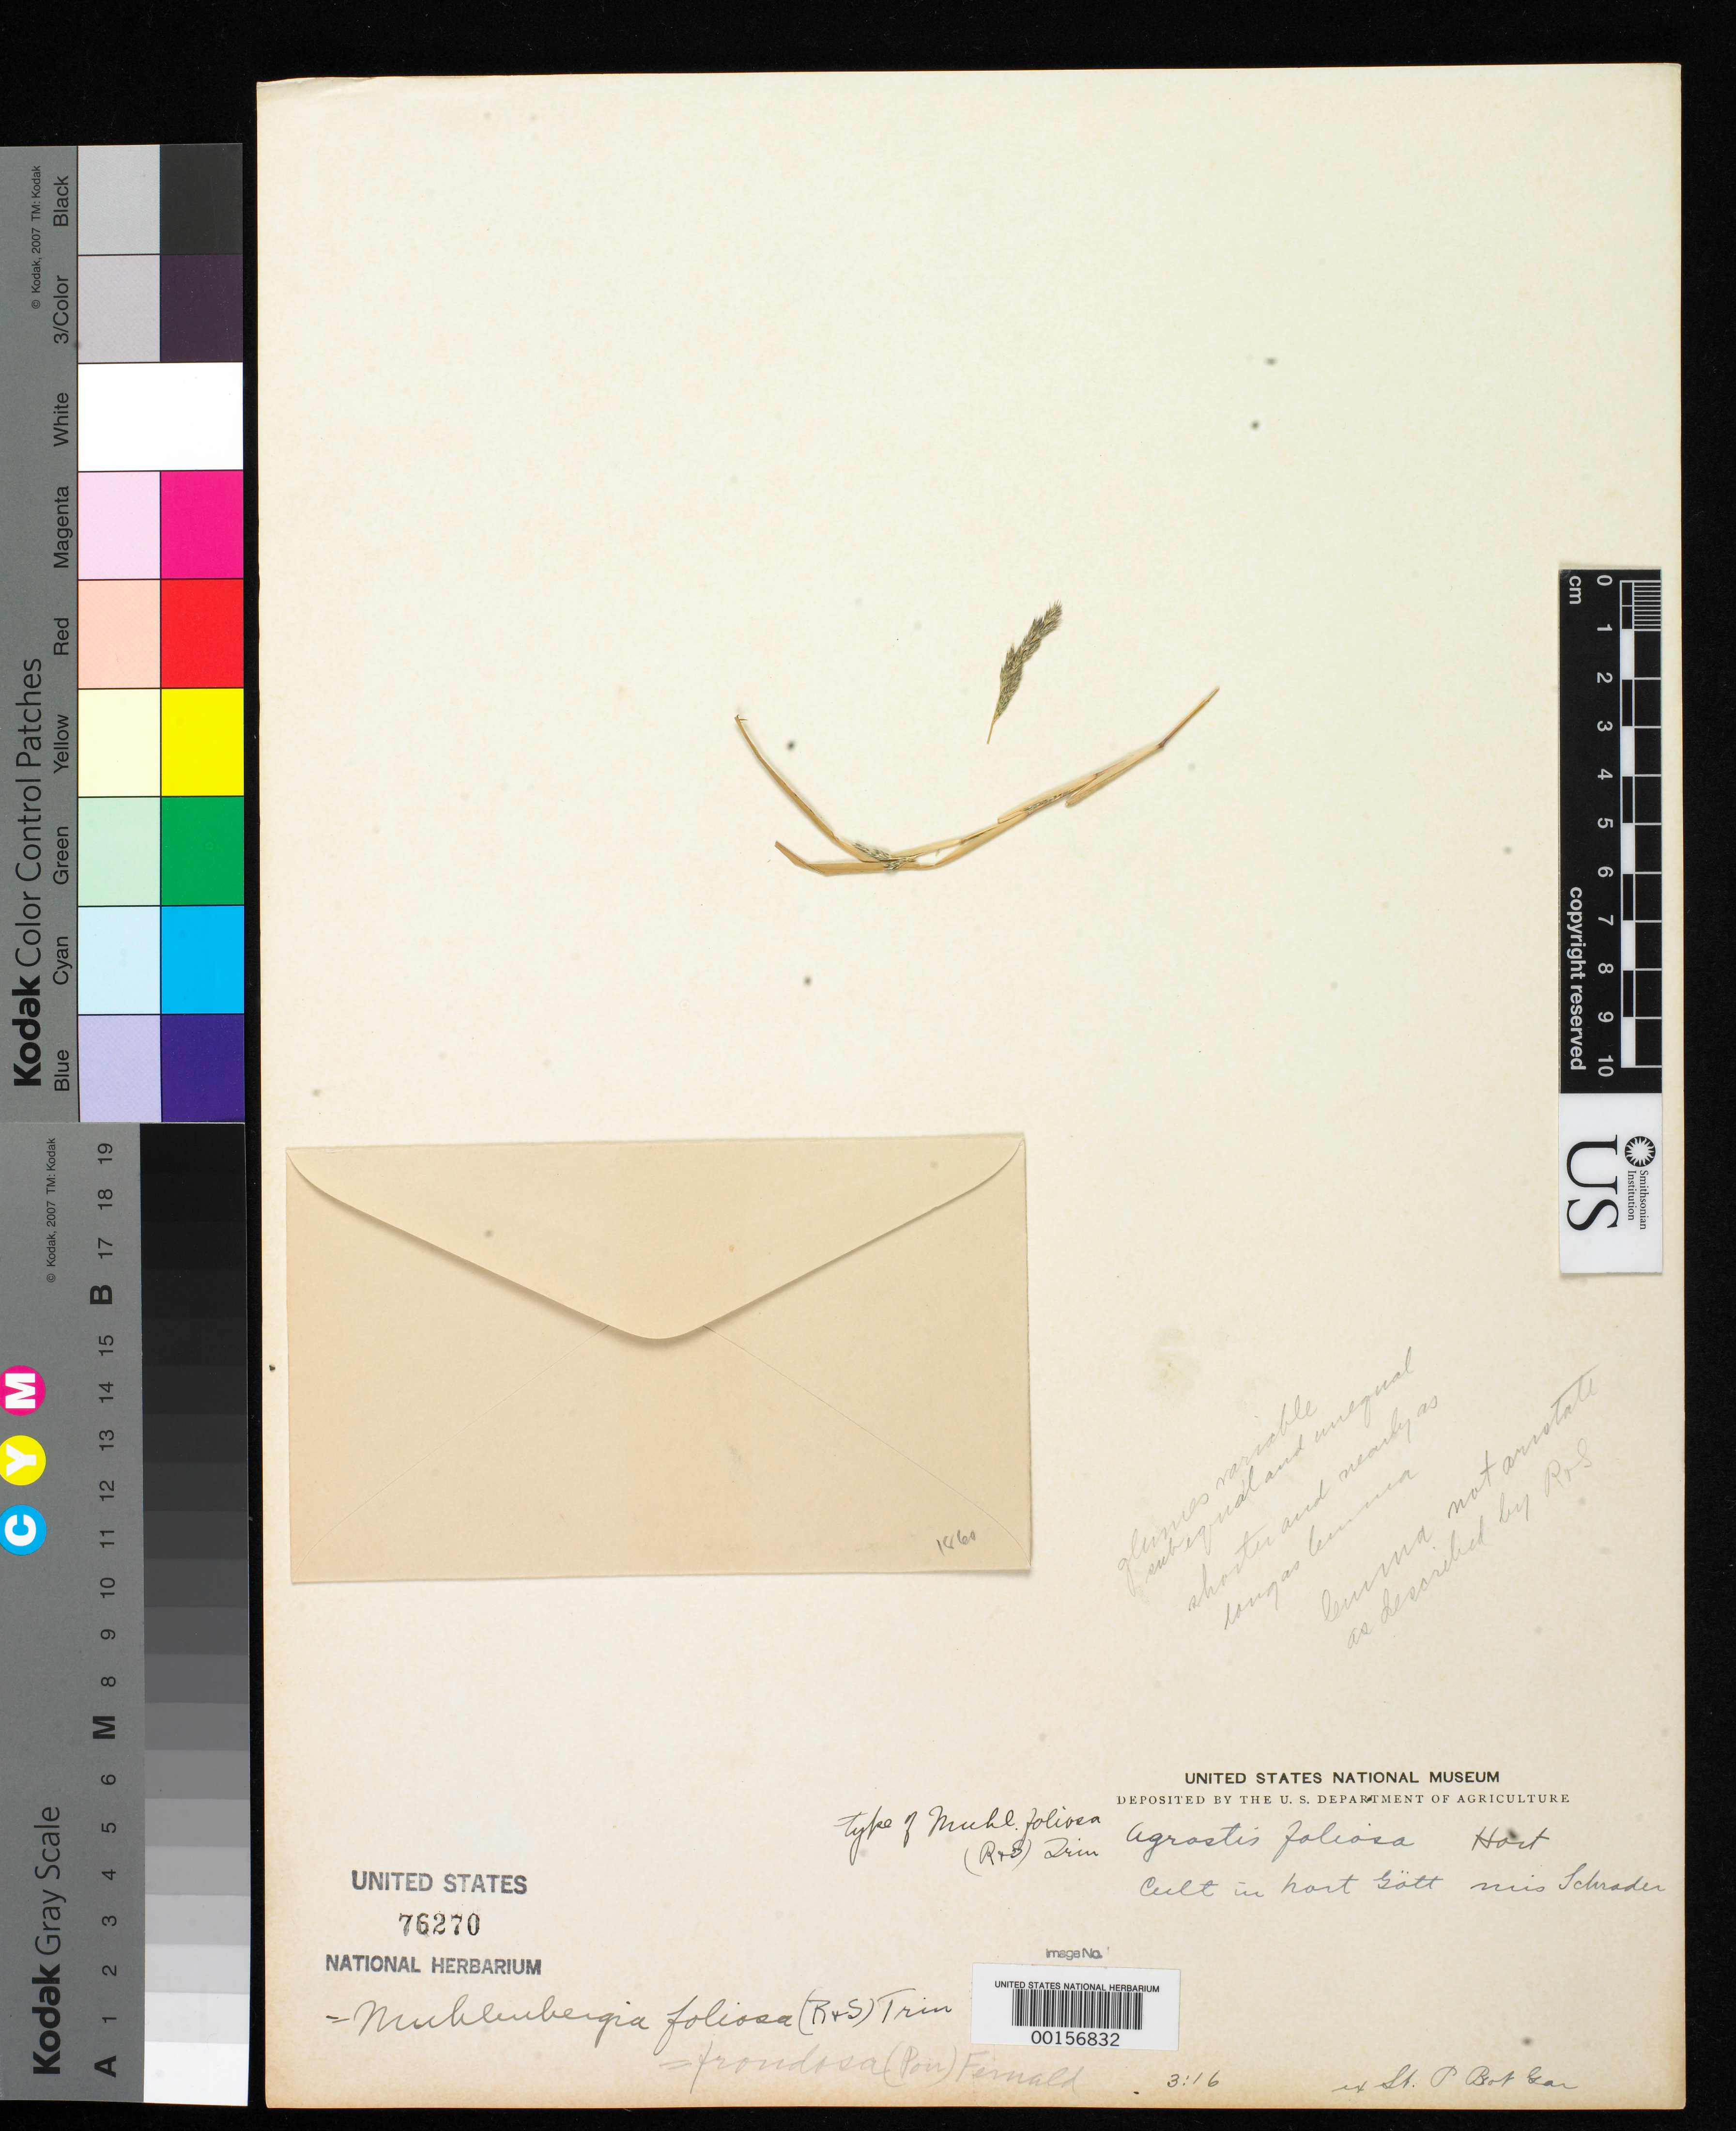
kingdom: Plantae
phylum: Tracheophyta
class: Liliopsida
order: Poales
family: Poaceae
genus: Agrostis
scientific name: Agrostis foliosa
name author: A. Spreng. ex Roem. & Schult.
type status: Type Fragment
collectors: H. A. Schrader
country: United States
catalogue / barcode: US 76270